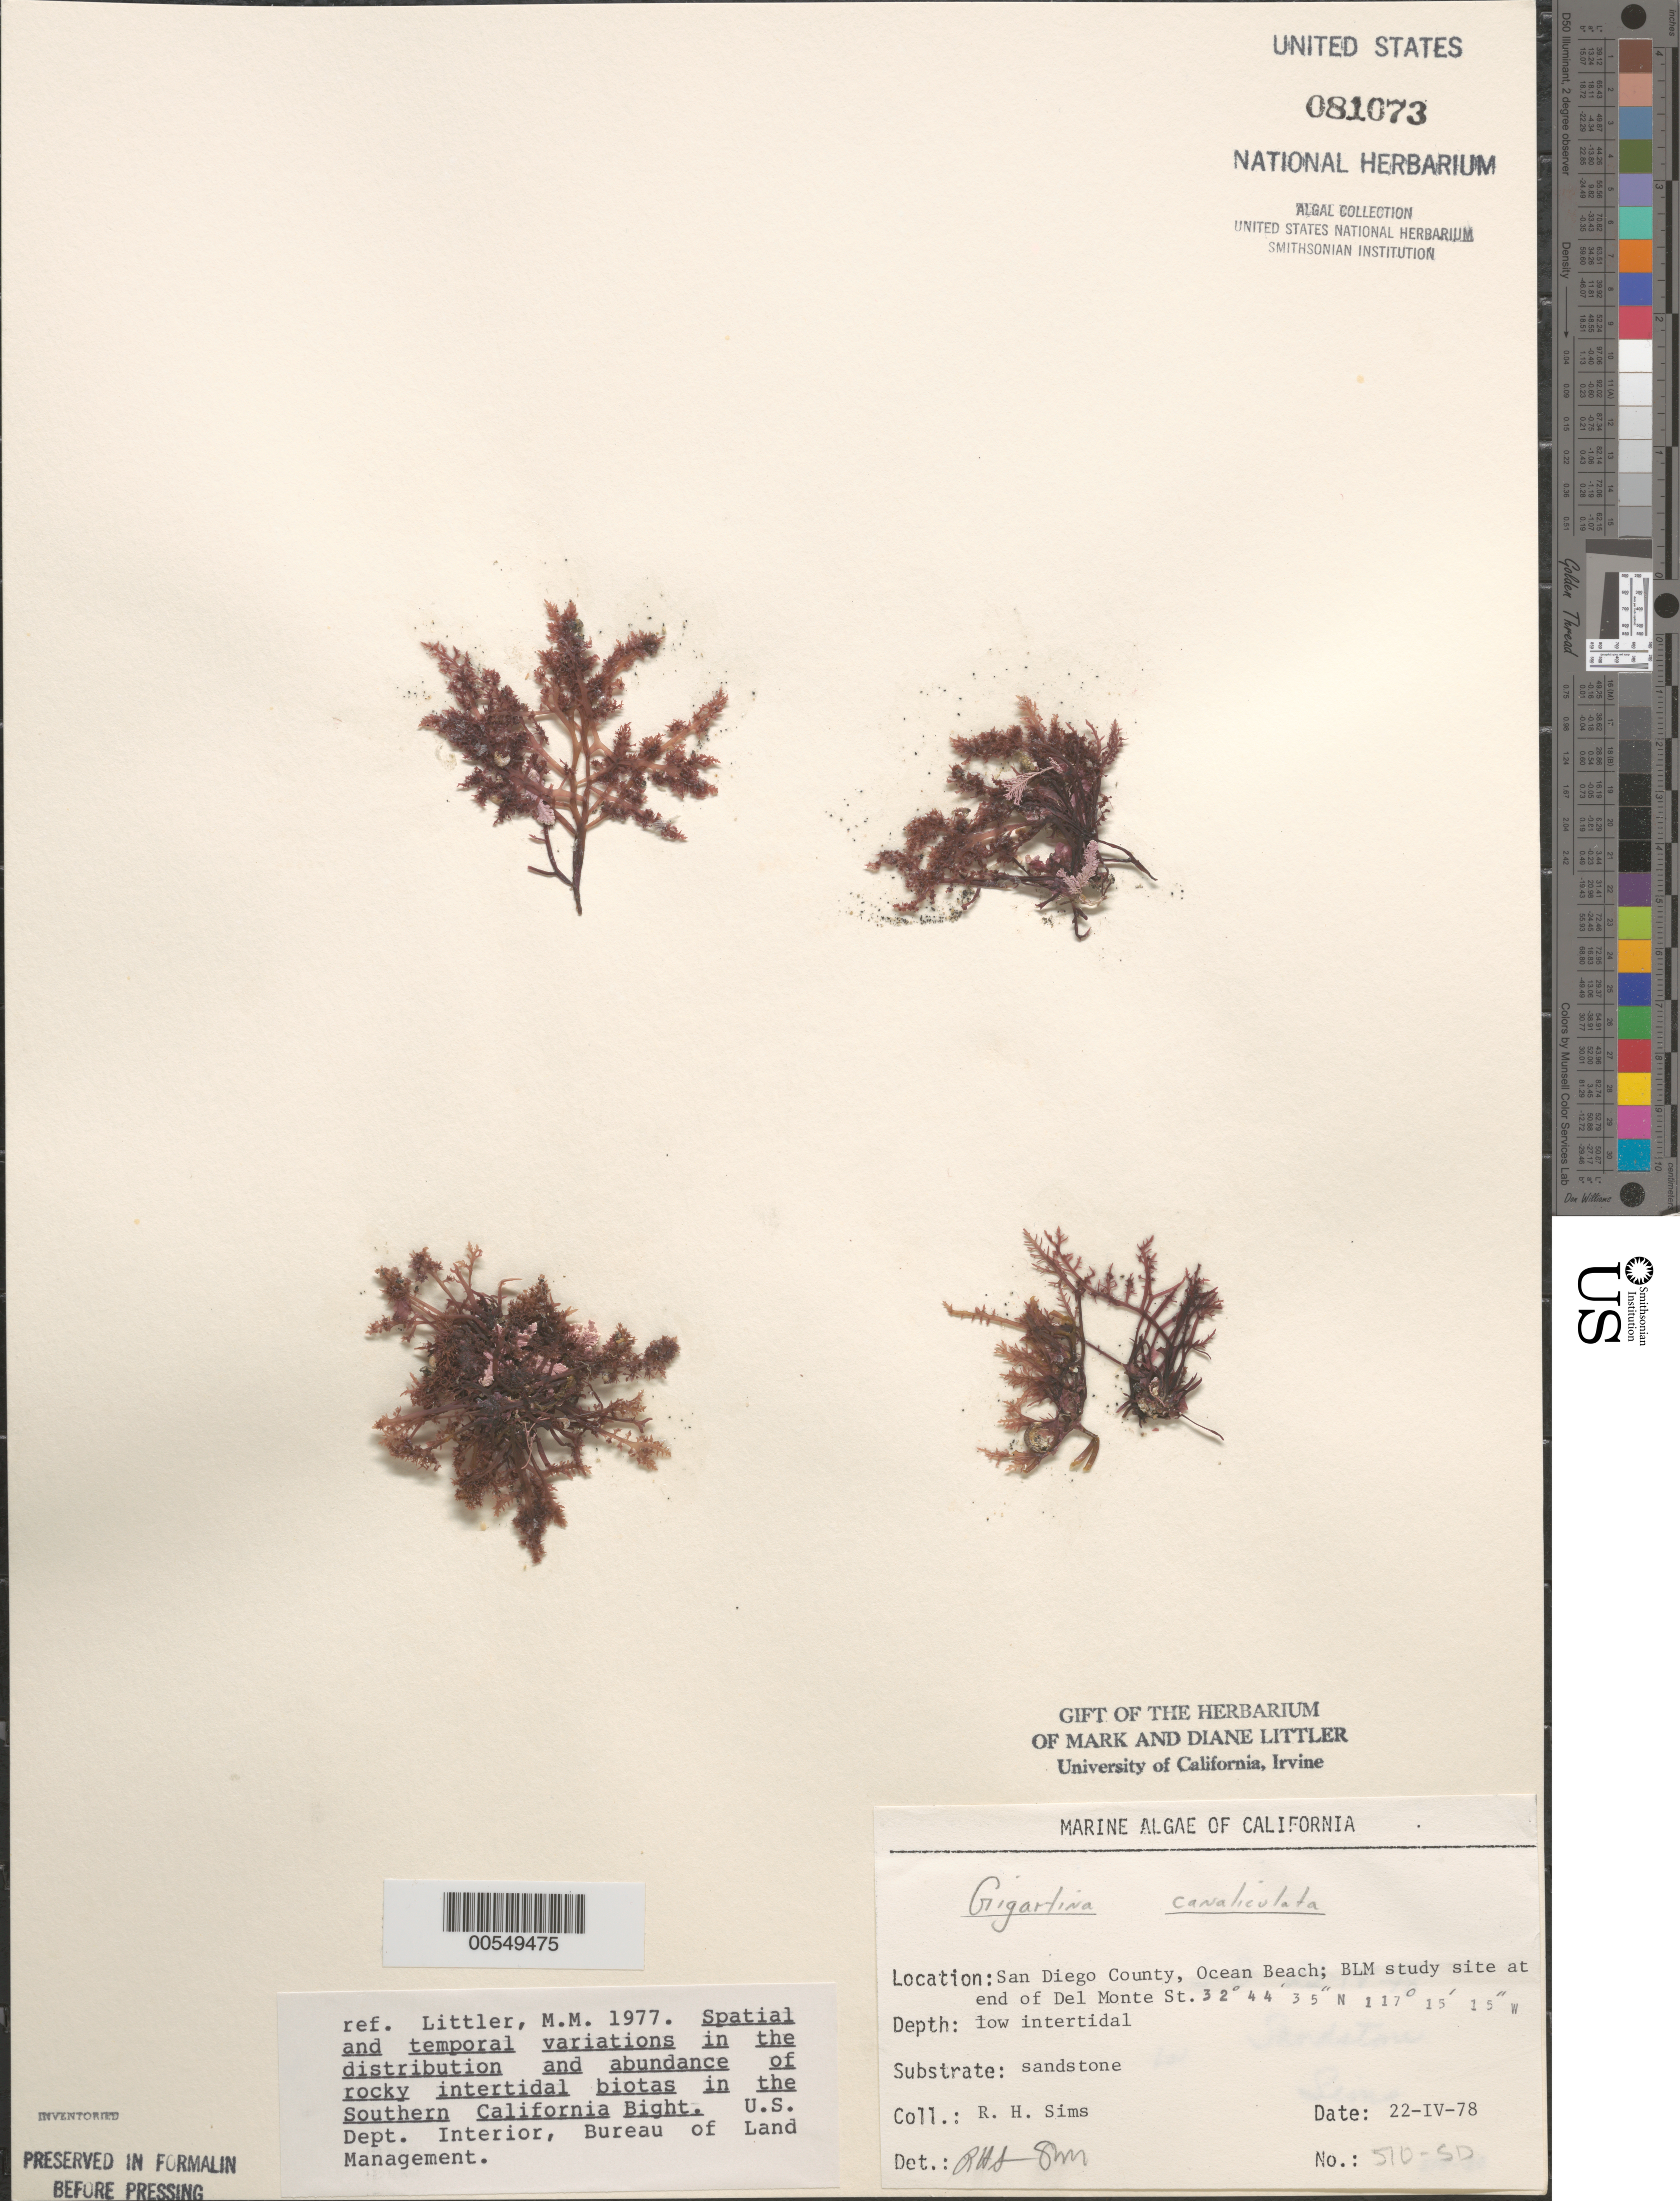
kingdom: Plantae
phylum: Rhodophyta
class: Florideophyceae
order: Gigartinales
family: Gigartinaceae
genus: Chondracanthus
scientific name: Chondracanthus canaliculatus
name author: (Harv.) Guiry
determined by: Algae name updating Project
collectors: R. H. Sims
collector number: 510-SD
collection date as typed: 22 Apr 1978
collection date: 1978-04-22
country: United States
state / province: California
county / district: San Diego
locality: End of Del Monte Street, Ocean Beach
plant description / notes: BLM-SOCALBIGHT Rocky Intertidal Survey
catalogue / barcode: US 81073